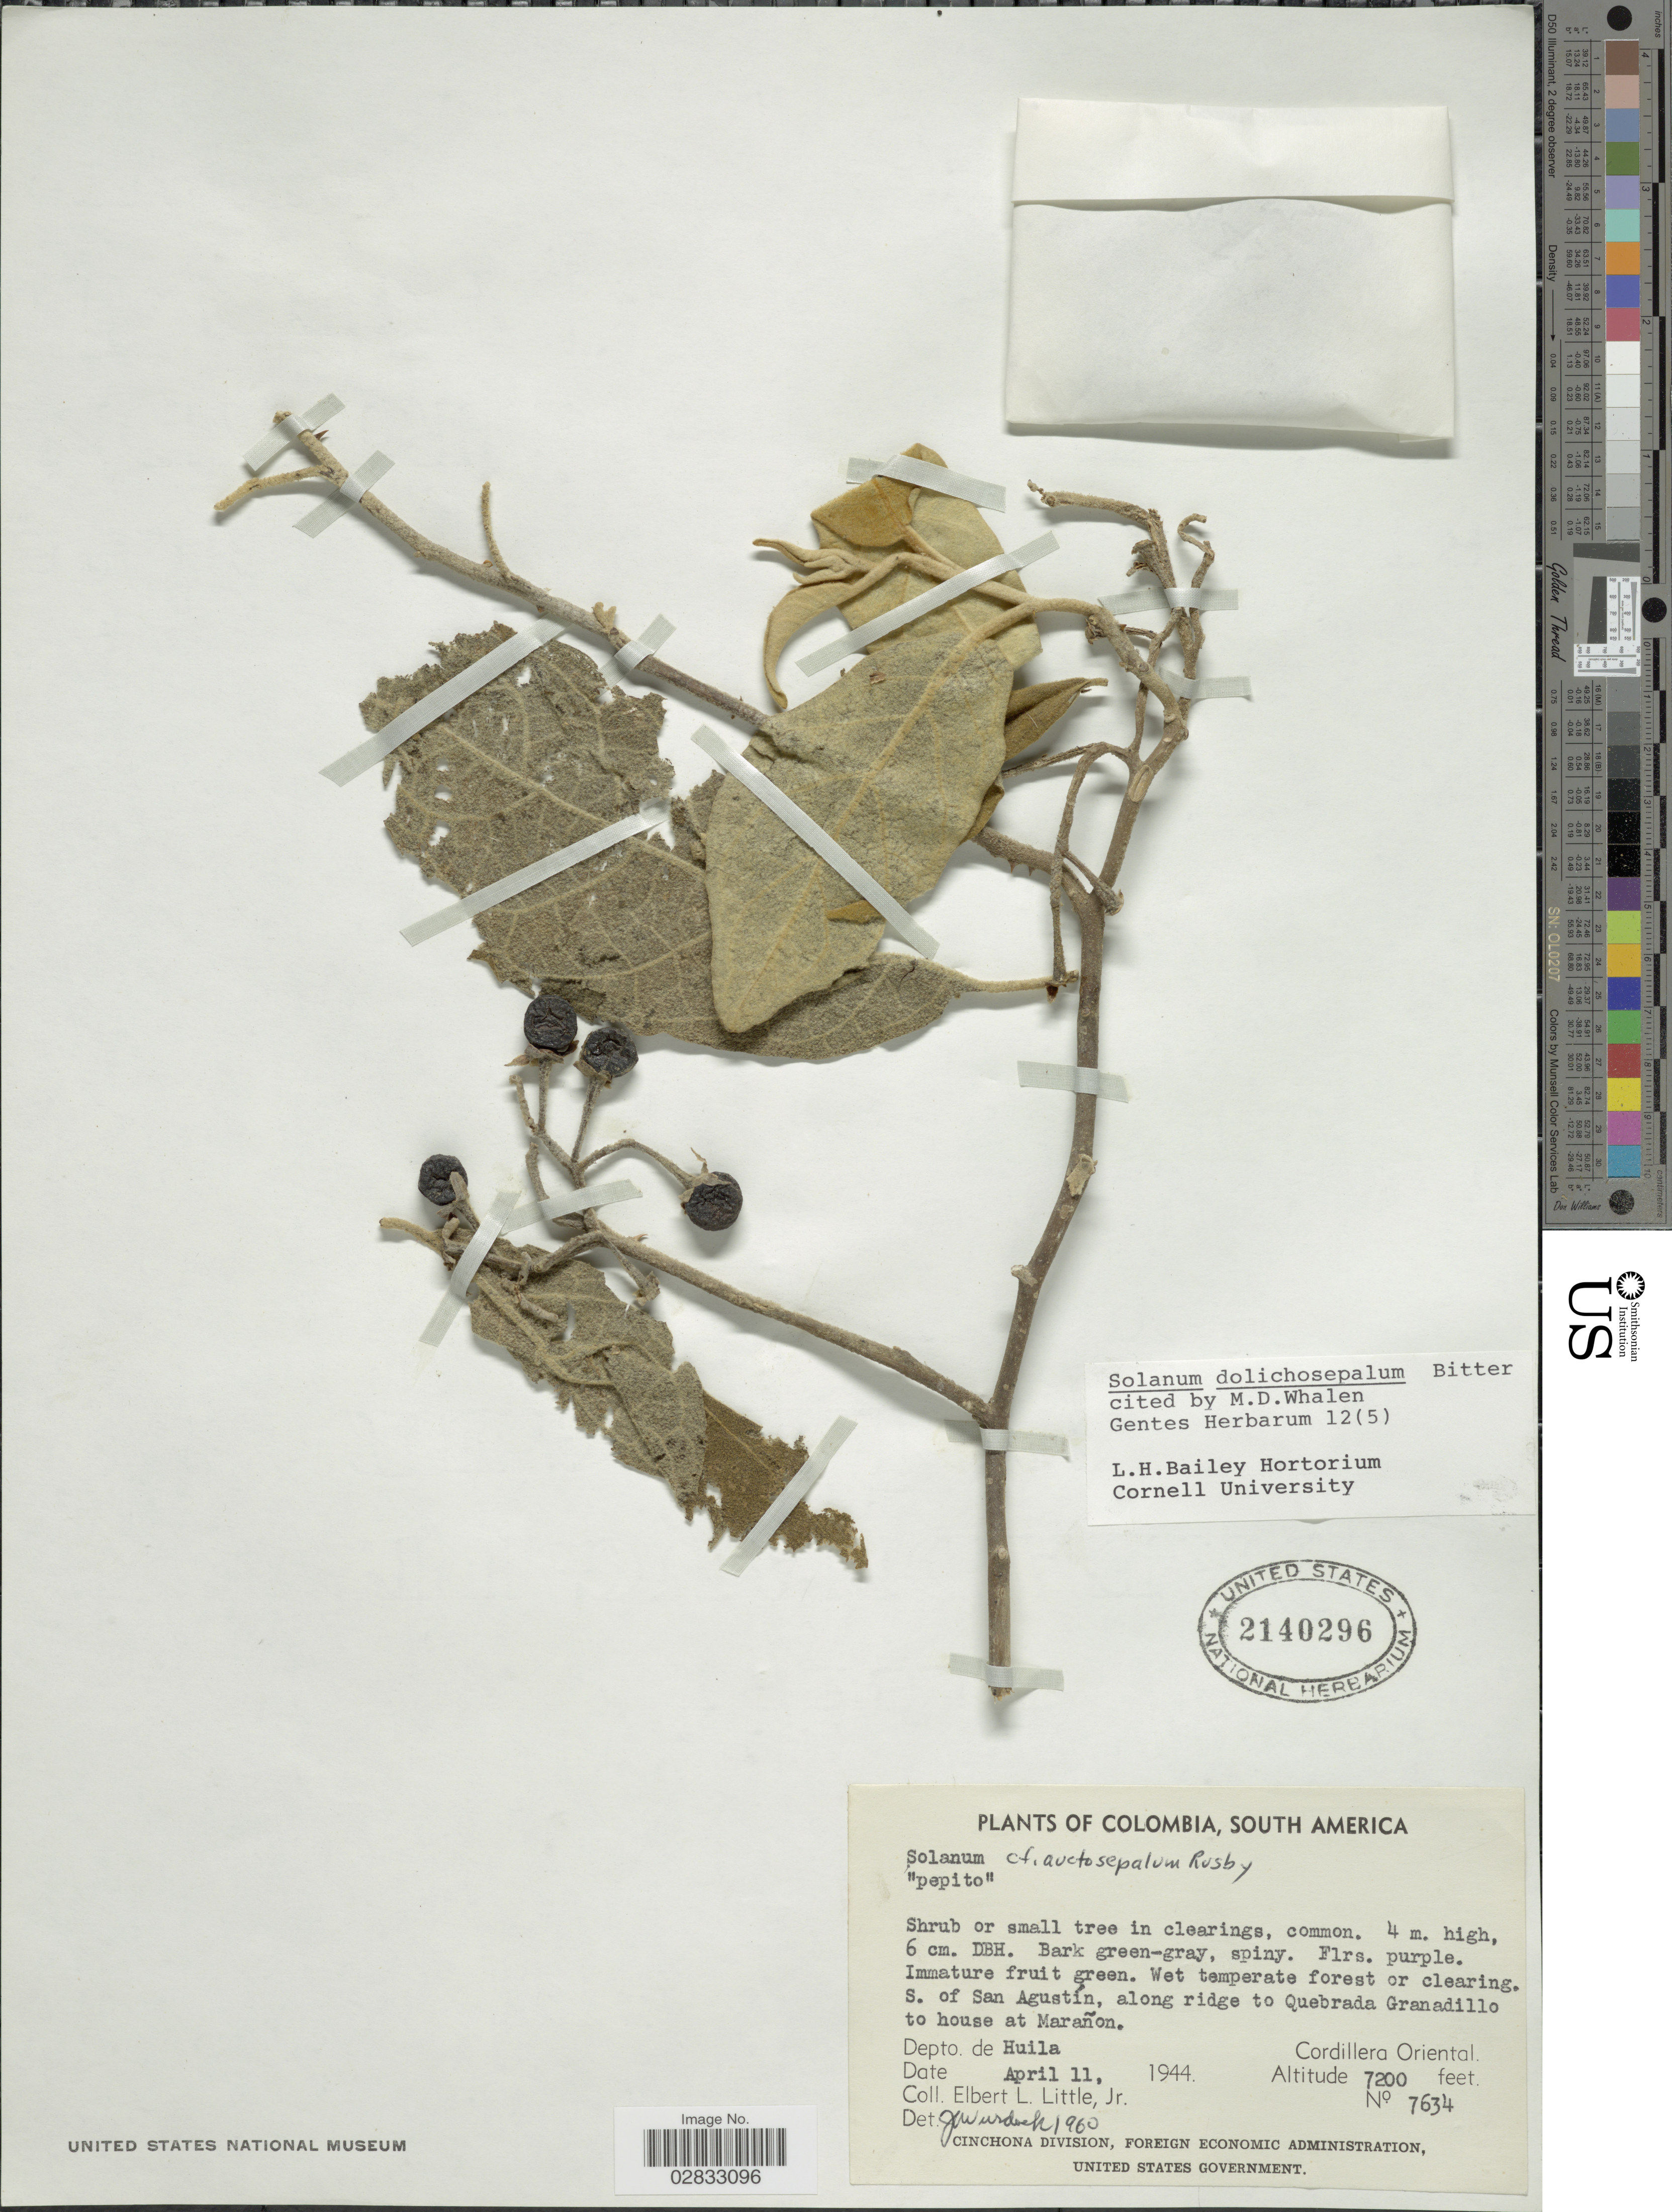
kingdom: Plantae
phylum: Tracheophyta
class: Magnoliopsida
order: Solanales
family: Solanaceae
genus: Solanum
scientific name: Solanum dolichosepalum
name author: Bitter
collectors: E. L. Little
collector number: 7634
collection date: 1944-04-11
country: Colombia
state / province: Huila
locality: S. of San Augustín, along ridge to Quebrada Granadillo to house at Marañon. Depto. de Huila. Cordillera Oriental.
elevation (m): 2195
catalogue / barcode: US 2140296